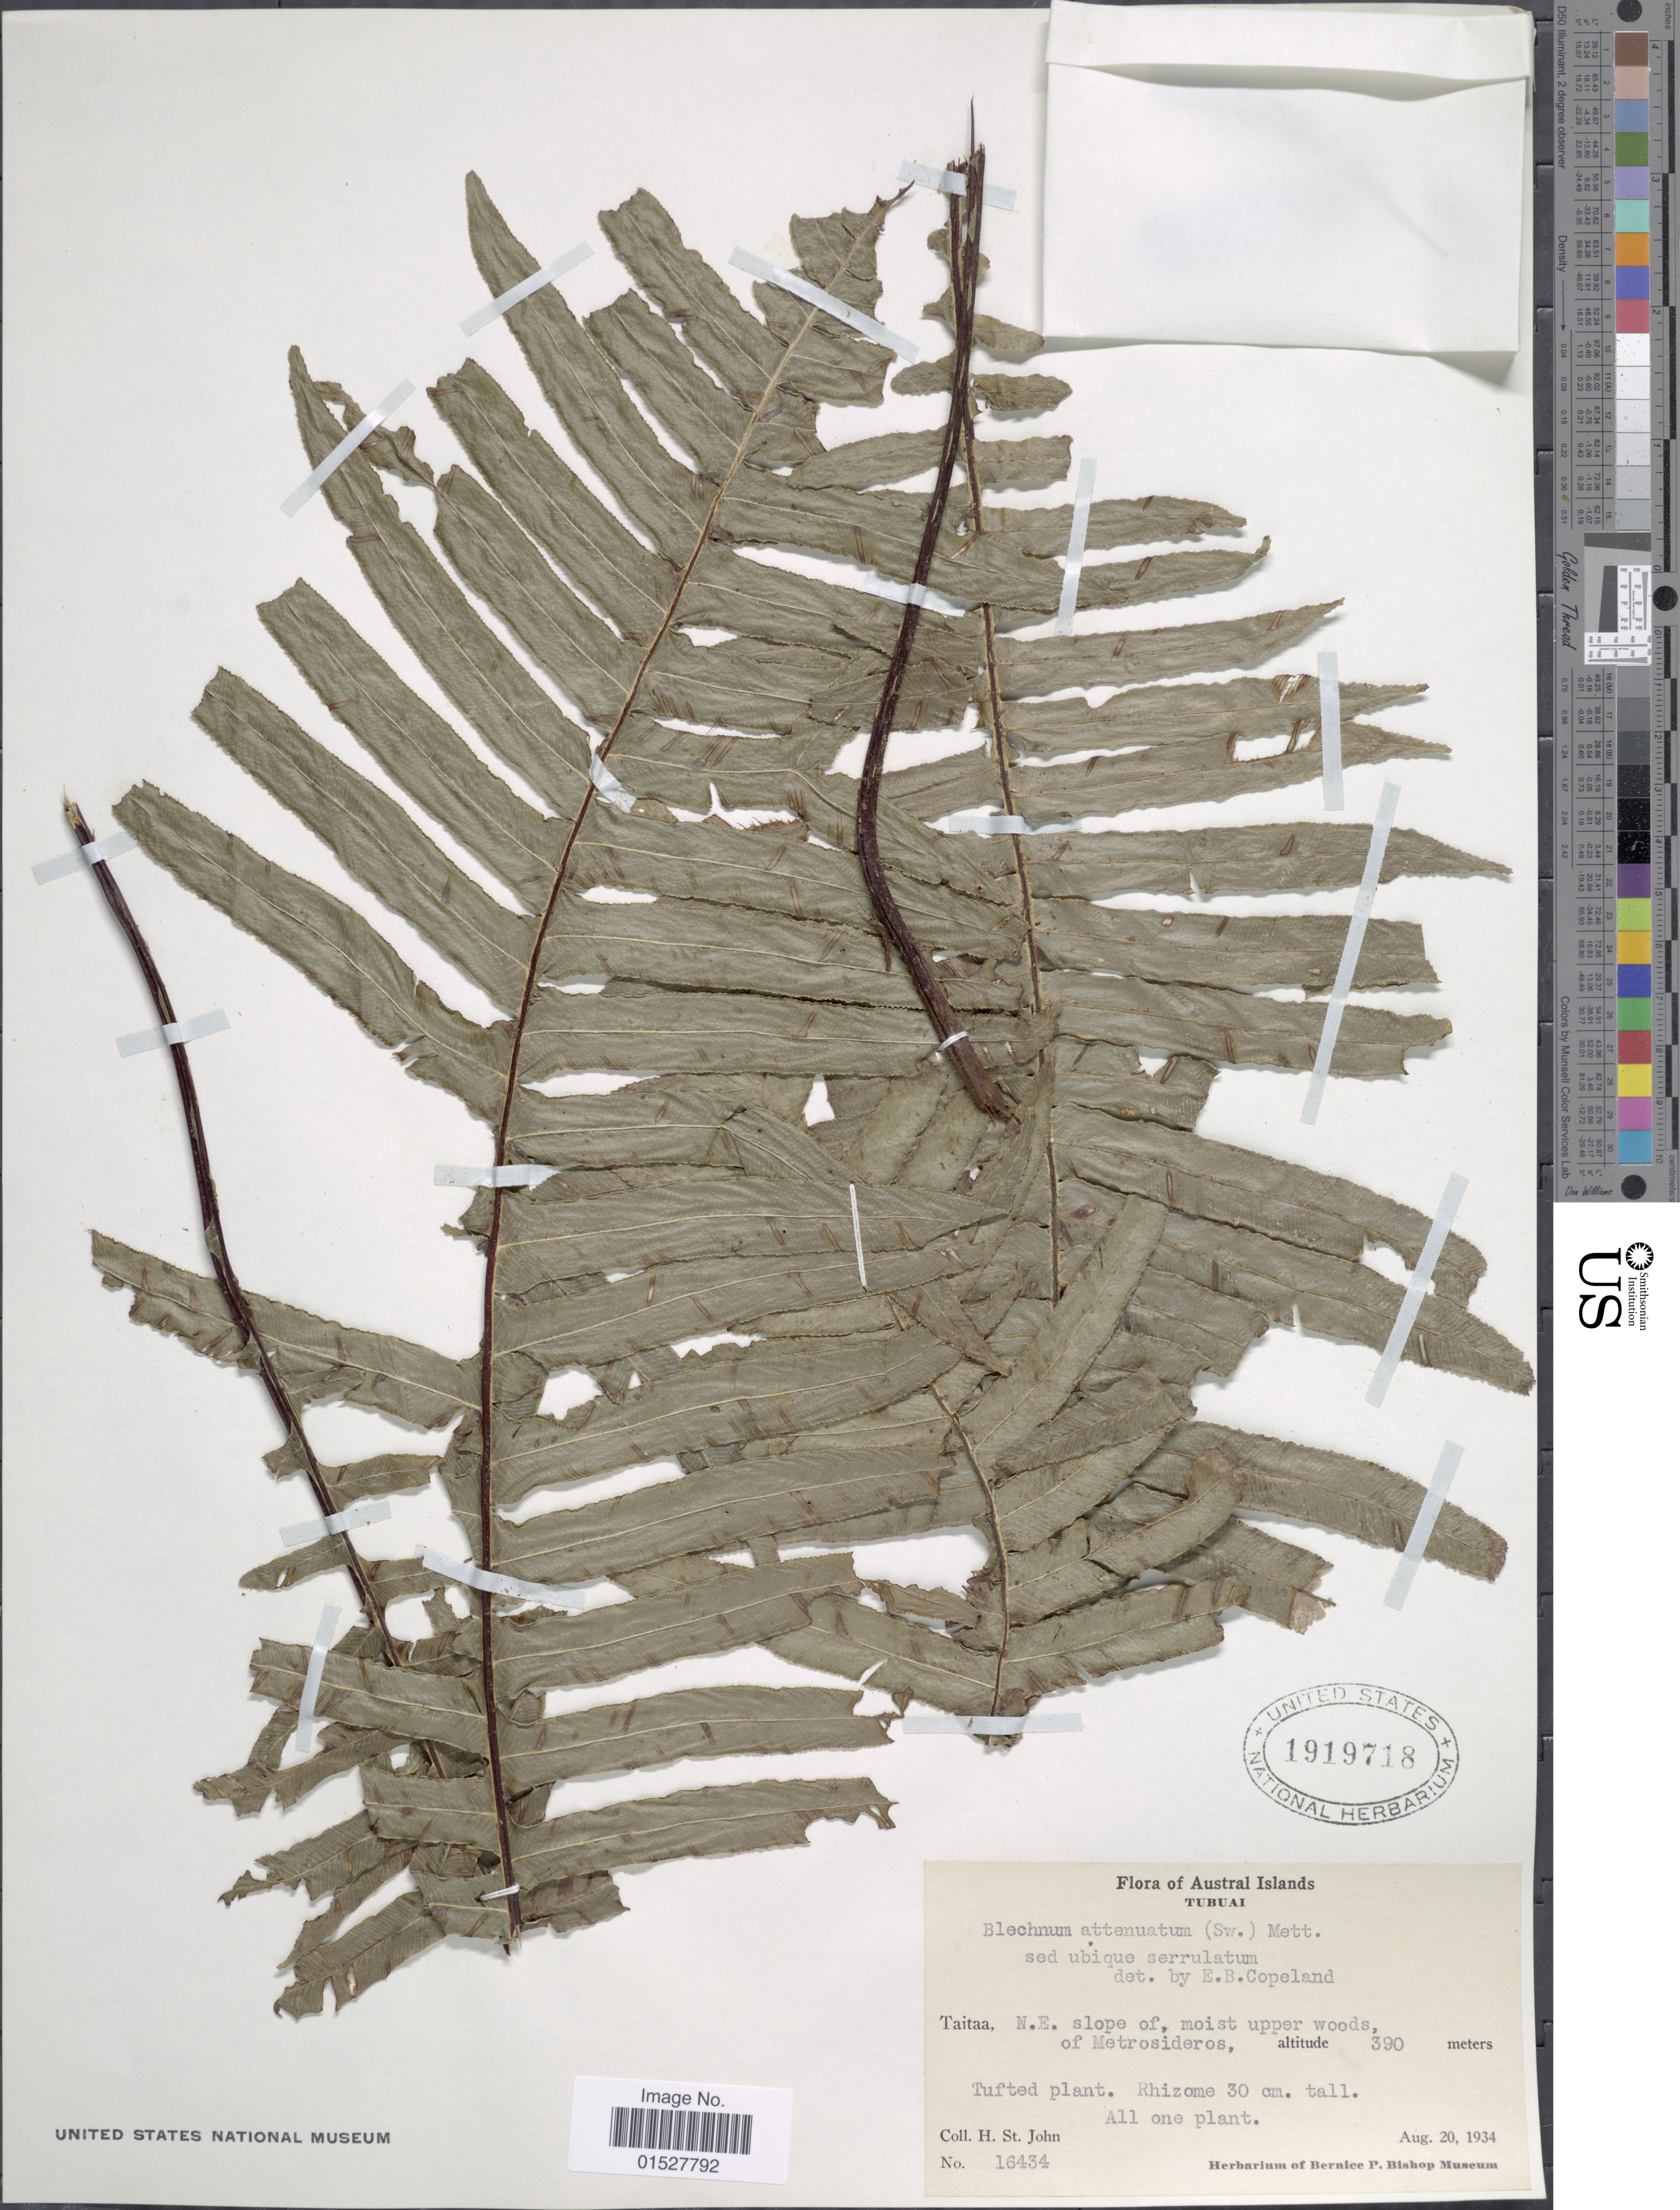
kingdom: Plantae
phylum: Tracheophyta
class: Polypodiopsida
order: Polypodiales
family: Blechnaceae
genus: Blechnum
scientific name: Blechnum raiateense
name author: J.W. Moore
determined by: Florence, J.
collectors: H. St. John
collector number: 16434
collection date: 1934-08-20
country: French Polynesia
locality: Austral Islands, Tubuai, Taitaa, N. E. slope of, moist upper woods, of Metrosideros.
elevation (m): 390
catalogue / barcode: US 1919718